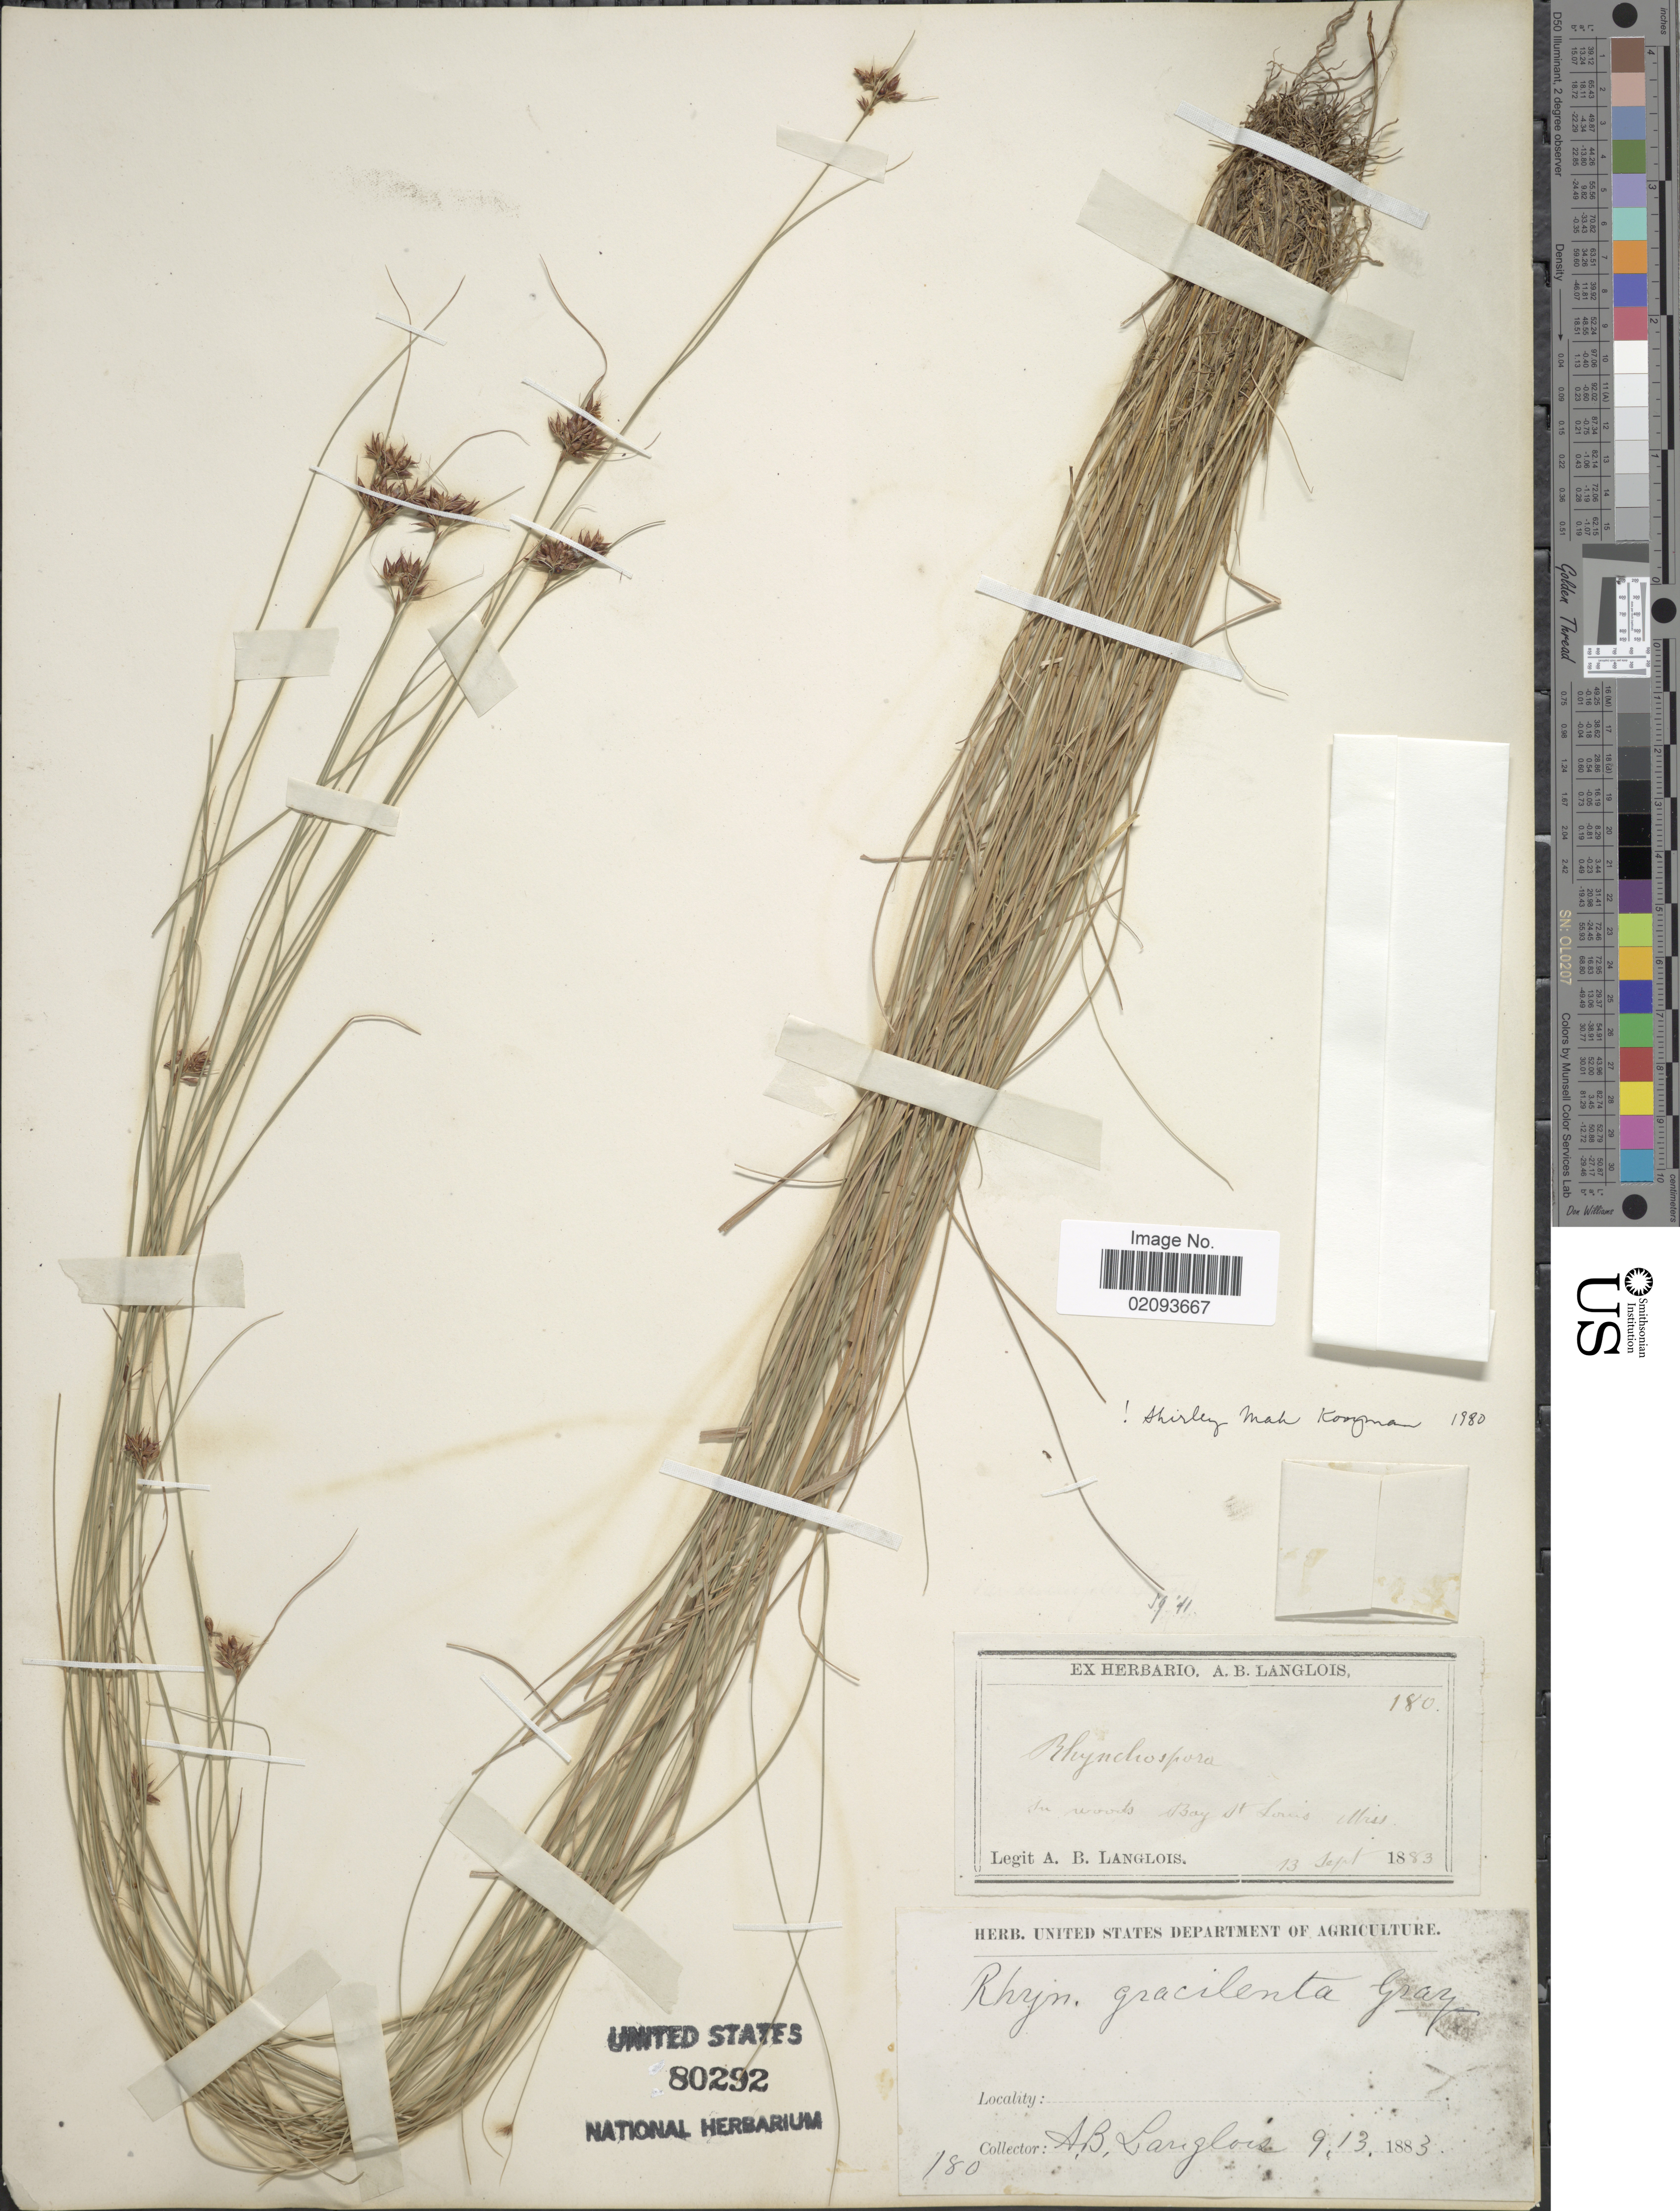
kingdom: Plantae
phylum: Tracheophyta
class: Liliopsida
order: Poales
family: Cyperaceae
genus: Rhynchospora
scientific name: Rhynchospora gracilenta A. Gray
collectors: A. Langlois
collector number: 180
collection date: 1883-09-13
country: United States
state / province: Mississippi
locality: In woods Bay St Louis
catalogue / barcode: US 80292